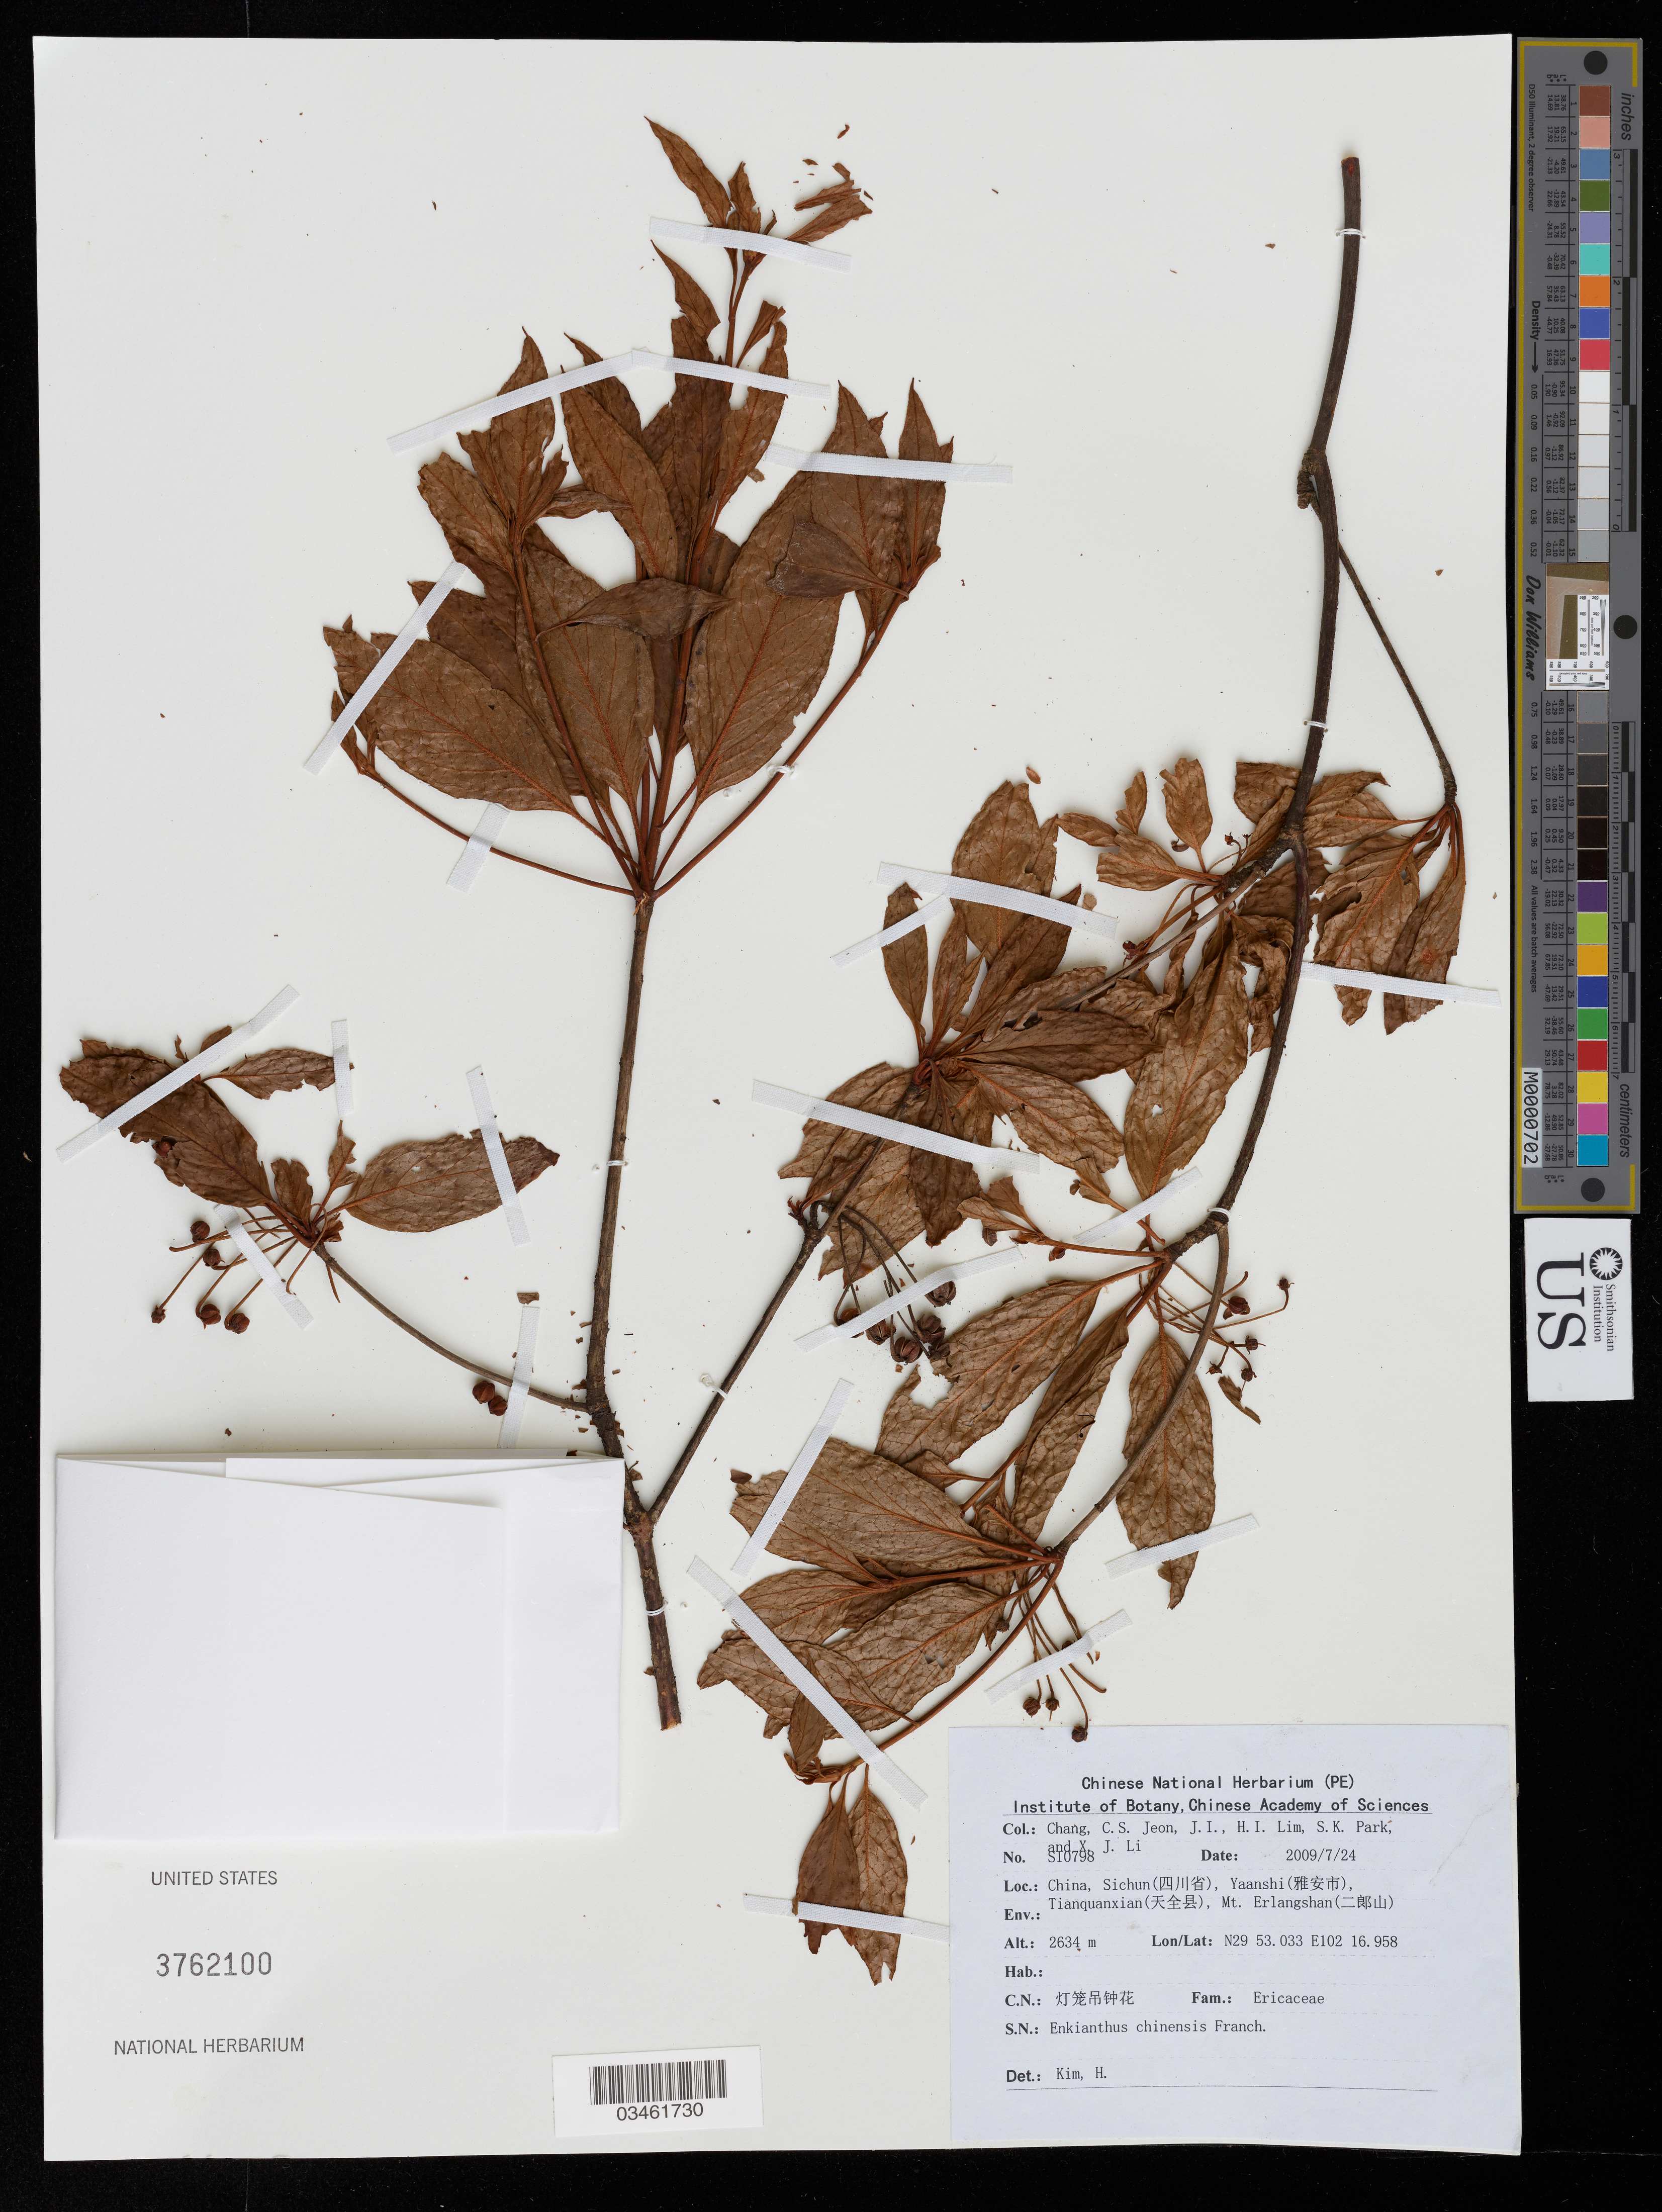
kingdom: Plantae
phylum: Tracheophyta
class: Magnoliopsida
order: Ericales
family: Ericaceae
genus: Enkianthus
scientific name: Enkianthus chinensis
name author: Franch.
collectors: C. S. Chang, J. Jeon, H. Lim, S. Park & X. Li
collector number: S10798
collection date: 2009-07-24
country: China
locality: Sichun (X), Yaanshi (X), Tianquanxian (X), Mt. Erlangshan (X).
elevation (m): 2634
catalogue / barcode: US 3762100